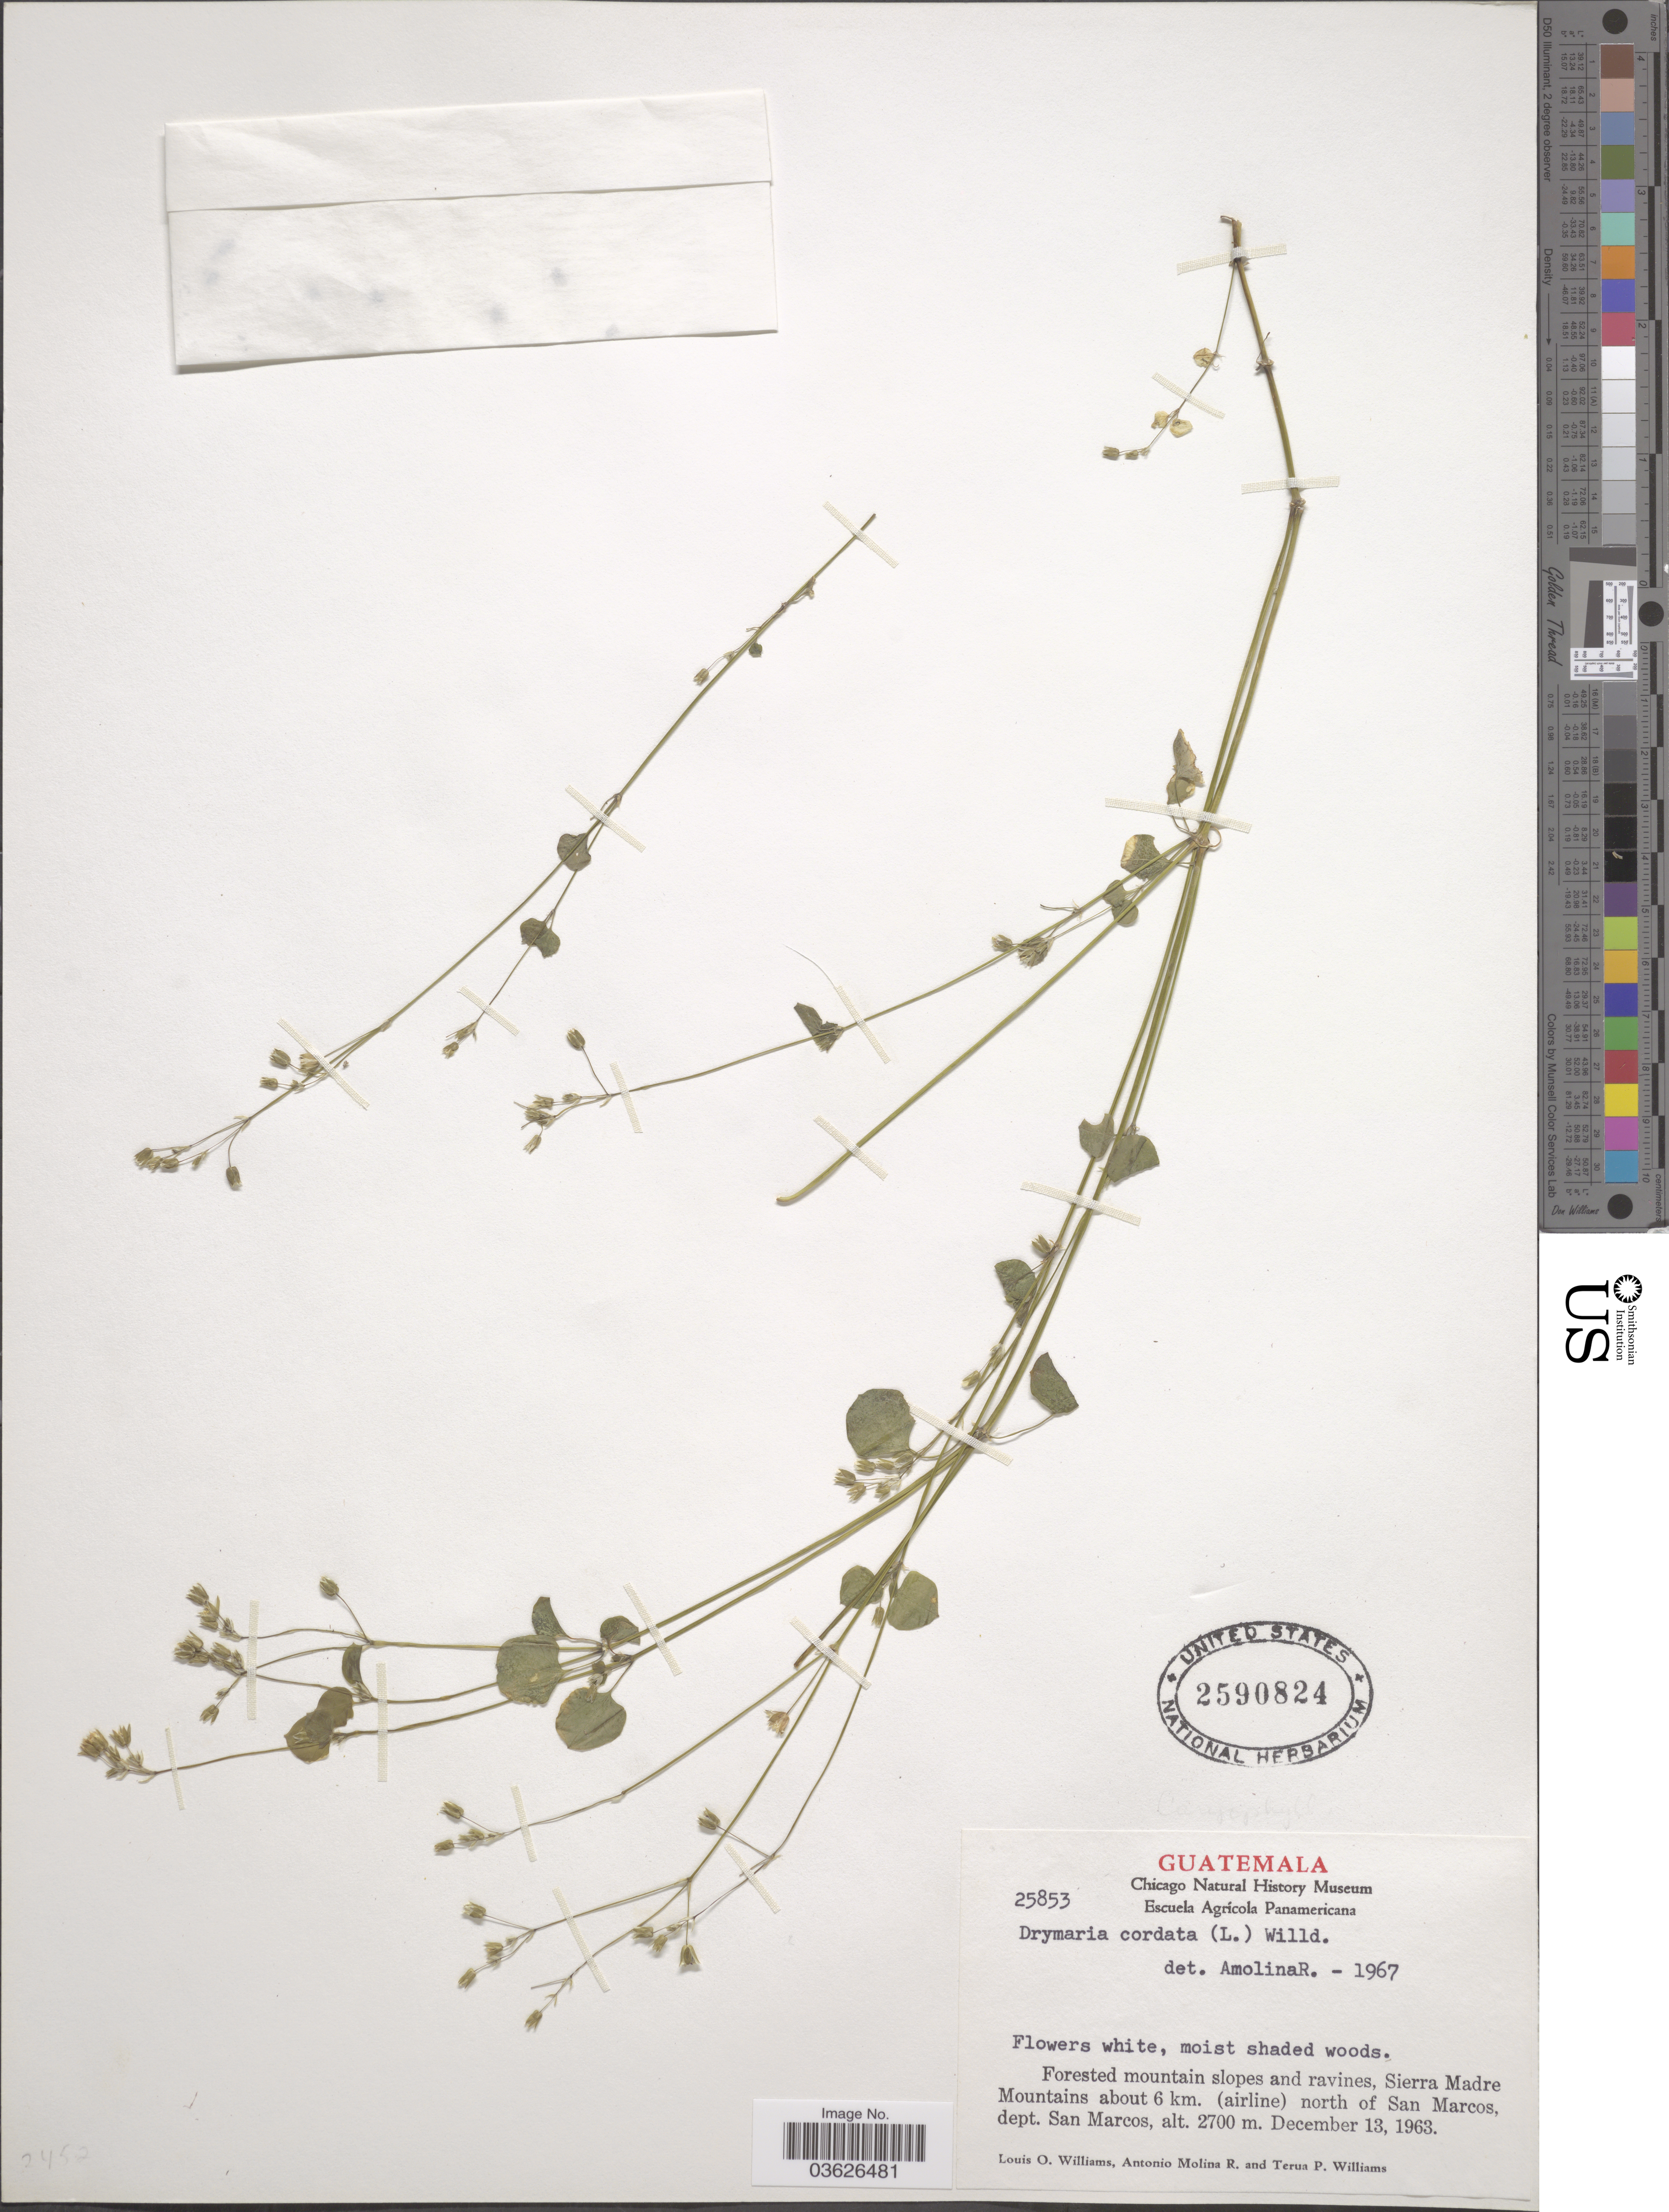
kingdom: Plantae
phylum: Tracheophyta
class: Magnoliopsida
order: Caryophyllales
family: Caryophyllaceae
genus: Drymaria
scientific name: Drymaria cordata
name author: (L.) Willd. ex Schult.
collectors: L. O. Williams, A. Molina R. & T. Williams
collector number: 25853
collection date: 1963-12-13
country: Guatemala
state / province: San Marcos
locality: Sierra Madre Mountains about 6 km. (airline) north of San Marcos, dept. San Marcos.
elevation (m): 2700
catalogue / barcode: US 2590824